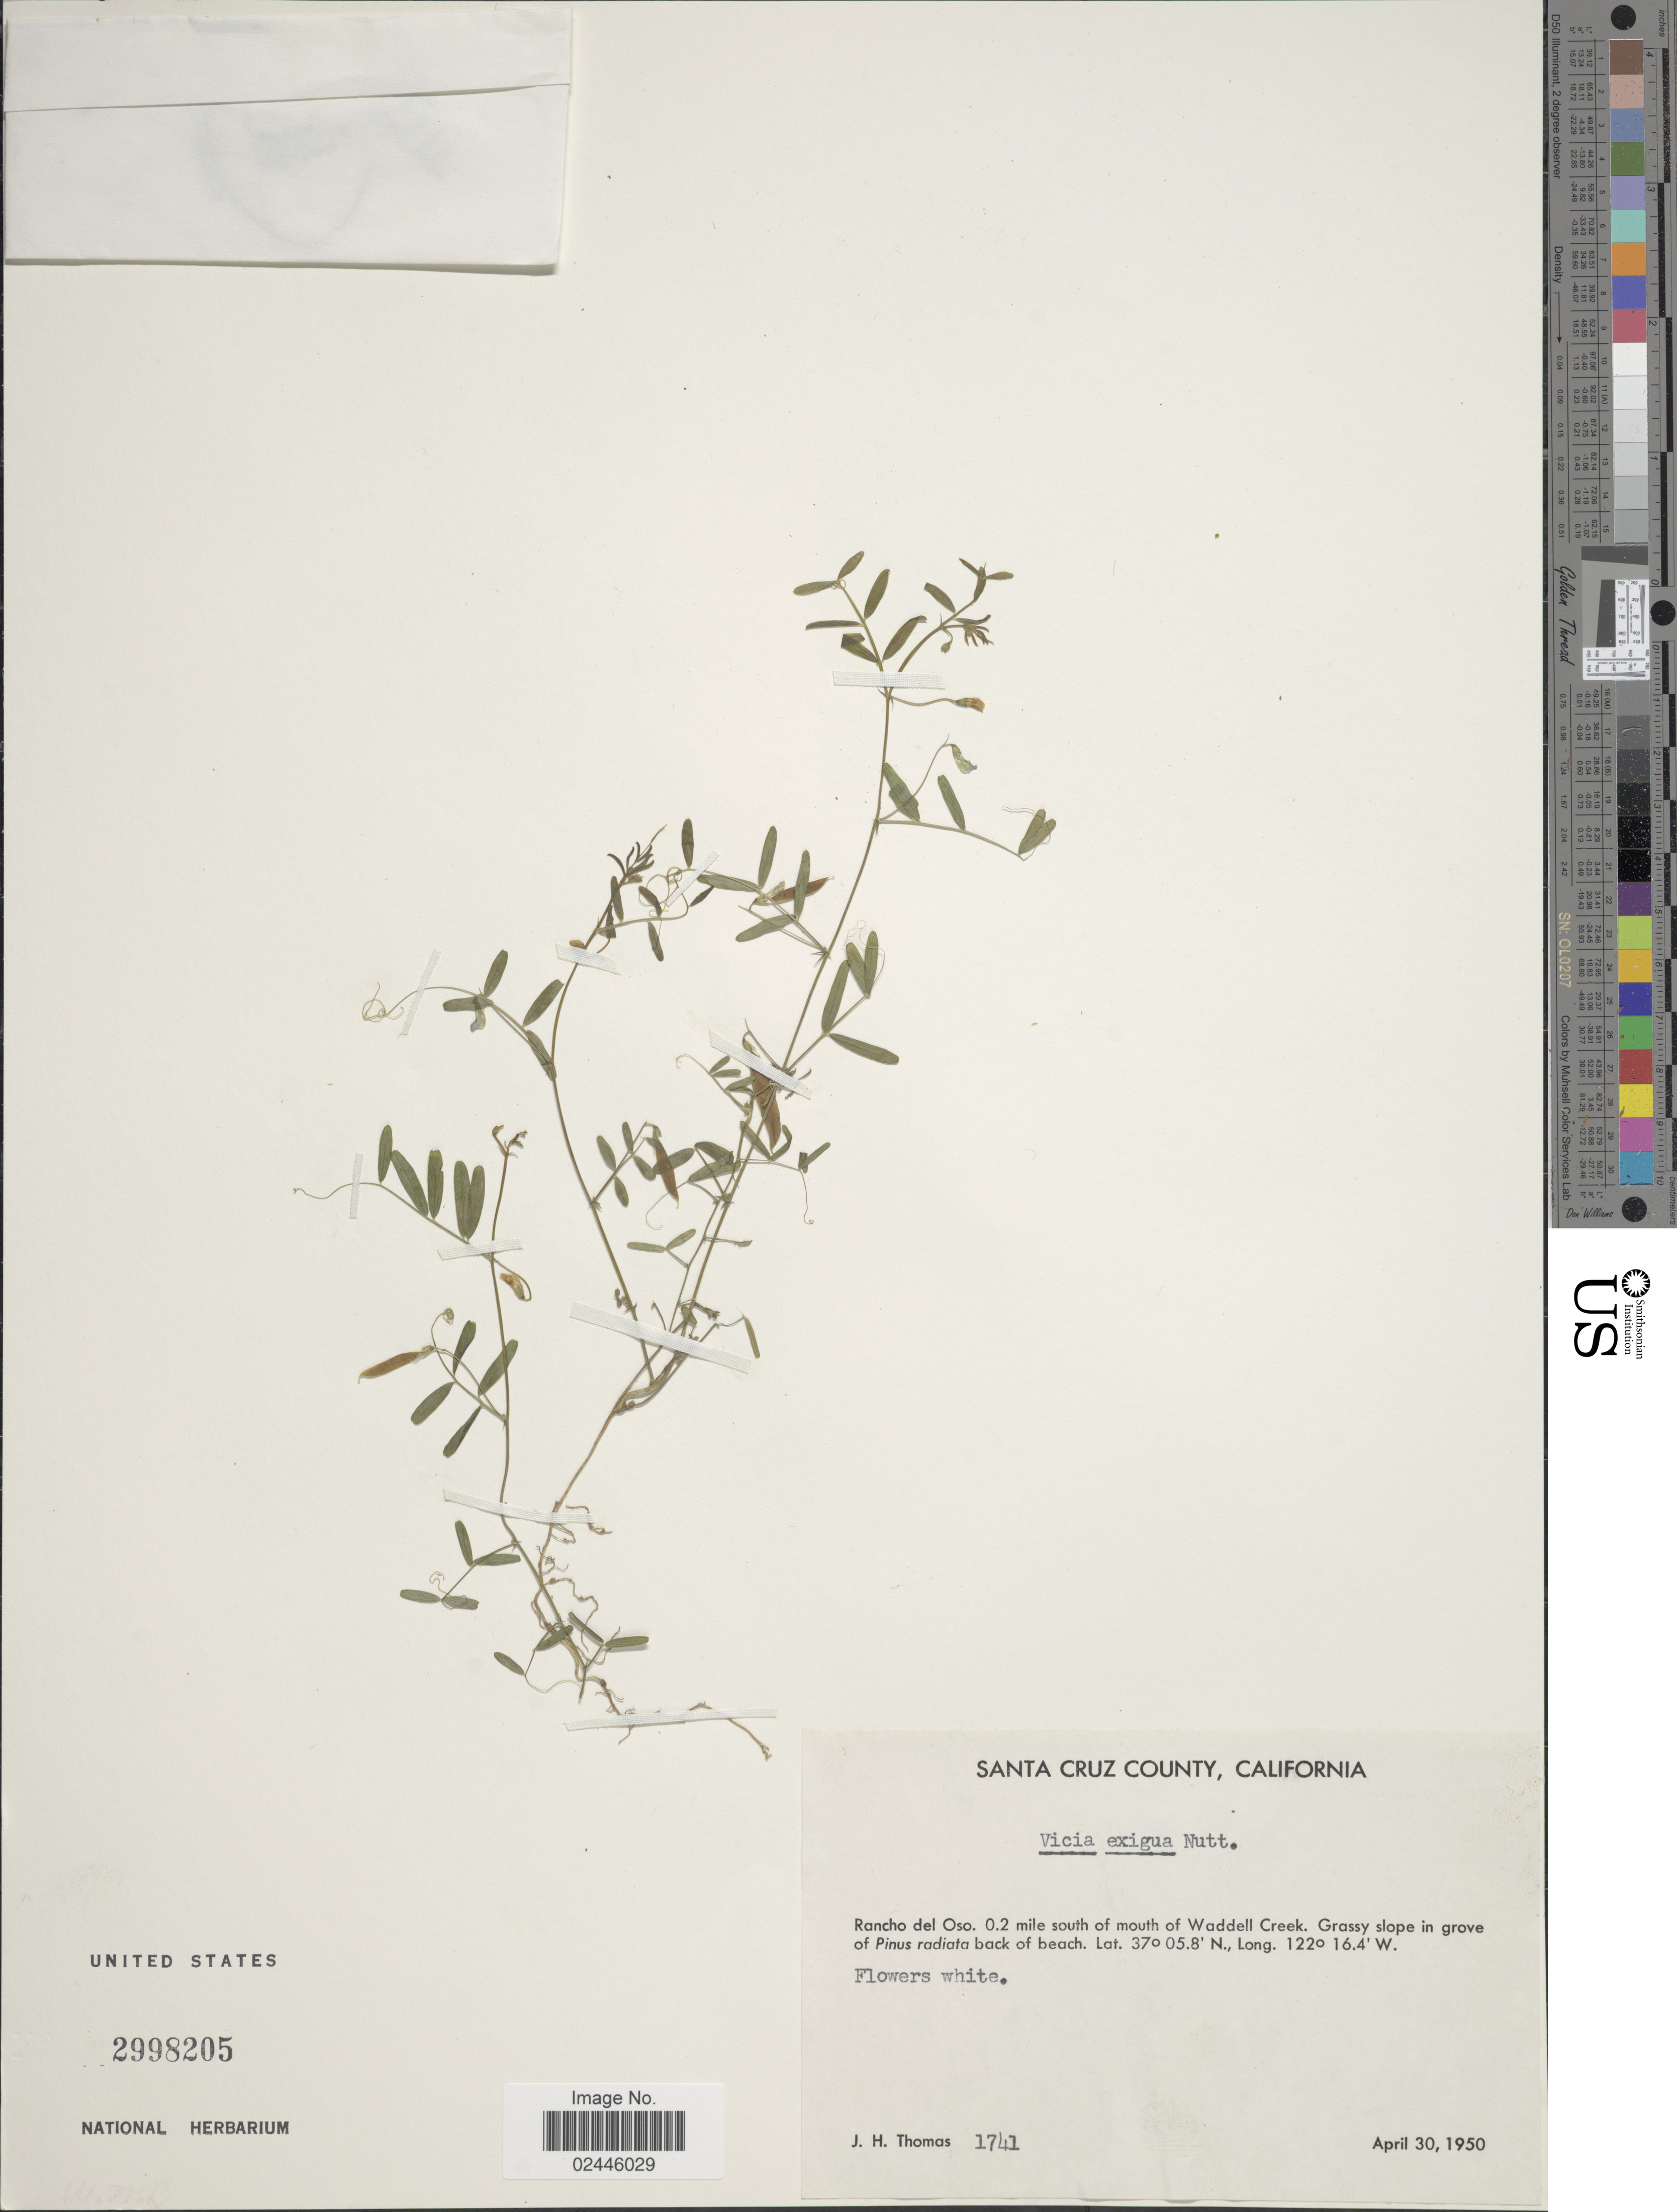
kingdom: Plantae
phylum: Tracheophyta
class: Magnoliopsida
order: Fabales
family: Fabaceae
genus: Vicia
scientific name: Vicia exigua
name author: Nutt.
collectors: J. H. Thomas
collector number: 1741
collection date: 1950-04-30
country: United States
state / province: California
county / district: Santa Cruz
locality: Santa Cruz County, Rancho del Oso., 0.2 mile south of Waddell County, grassy slope in grave, back of beach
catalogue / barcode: US 2998205